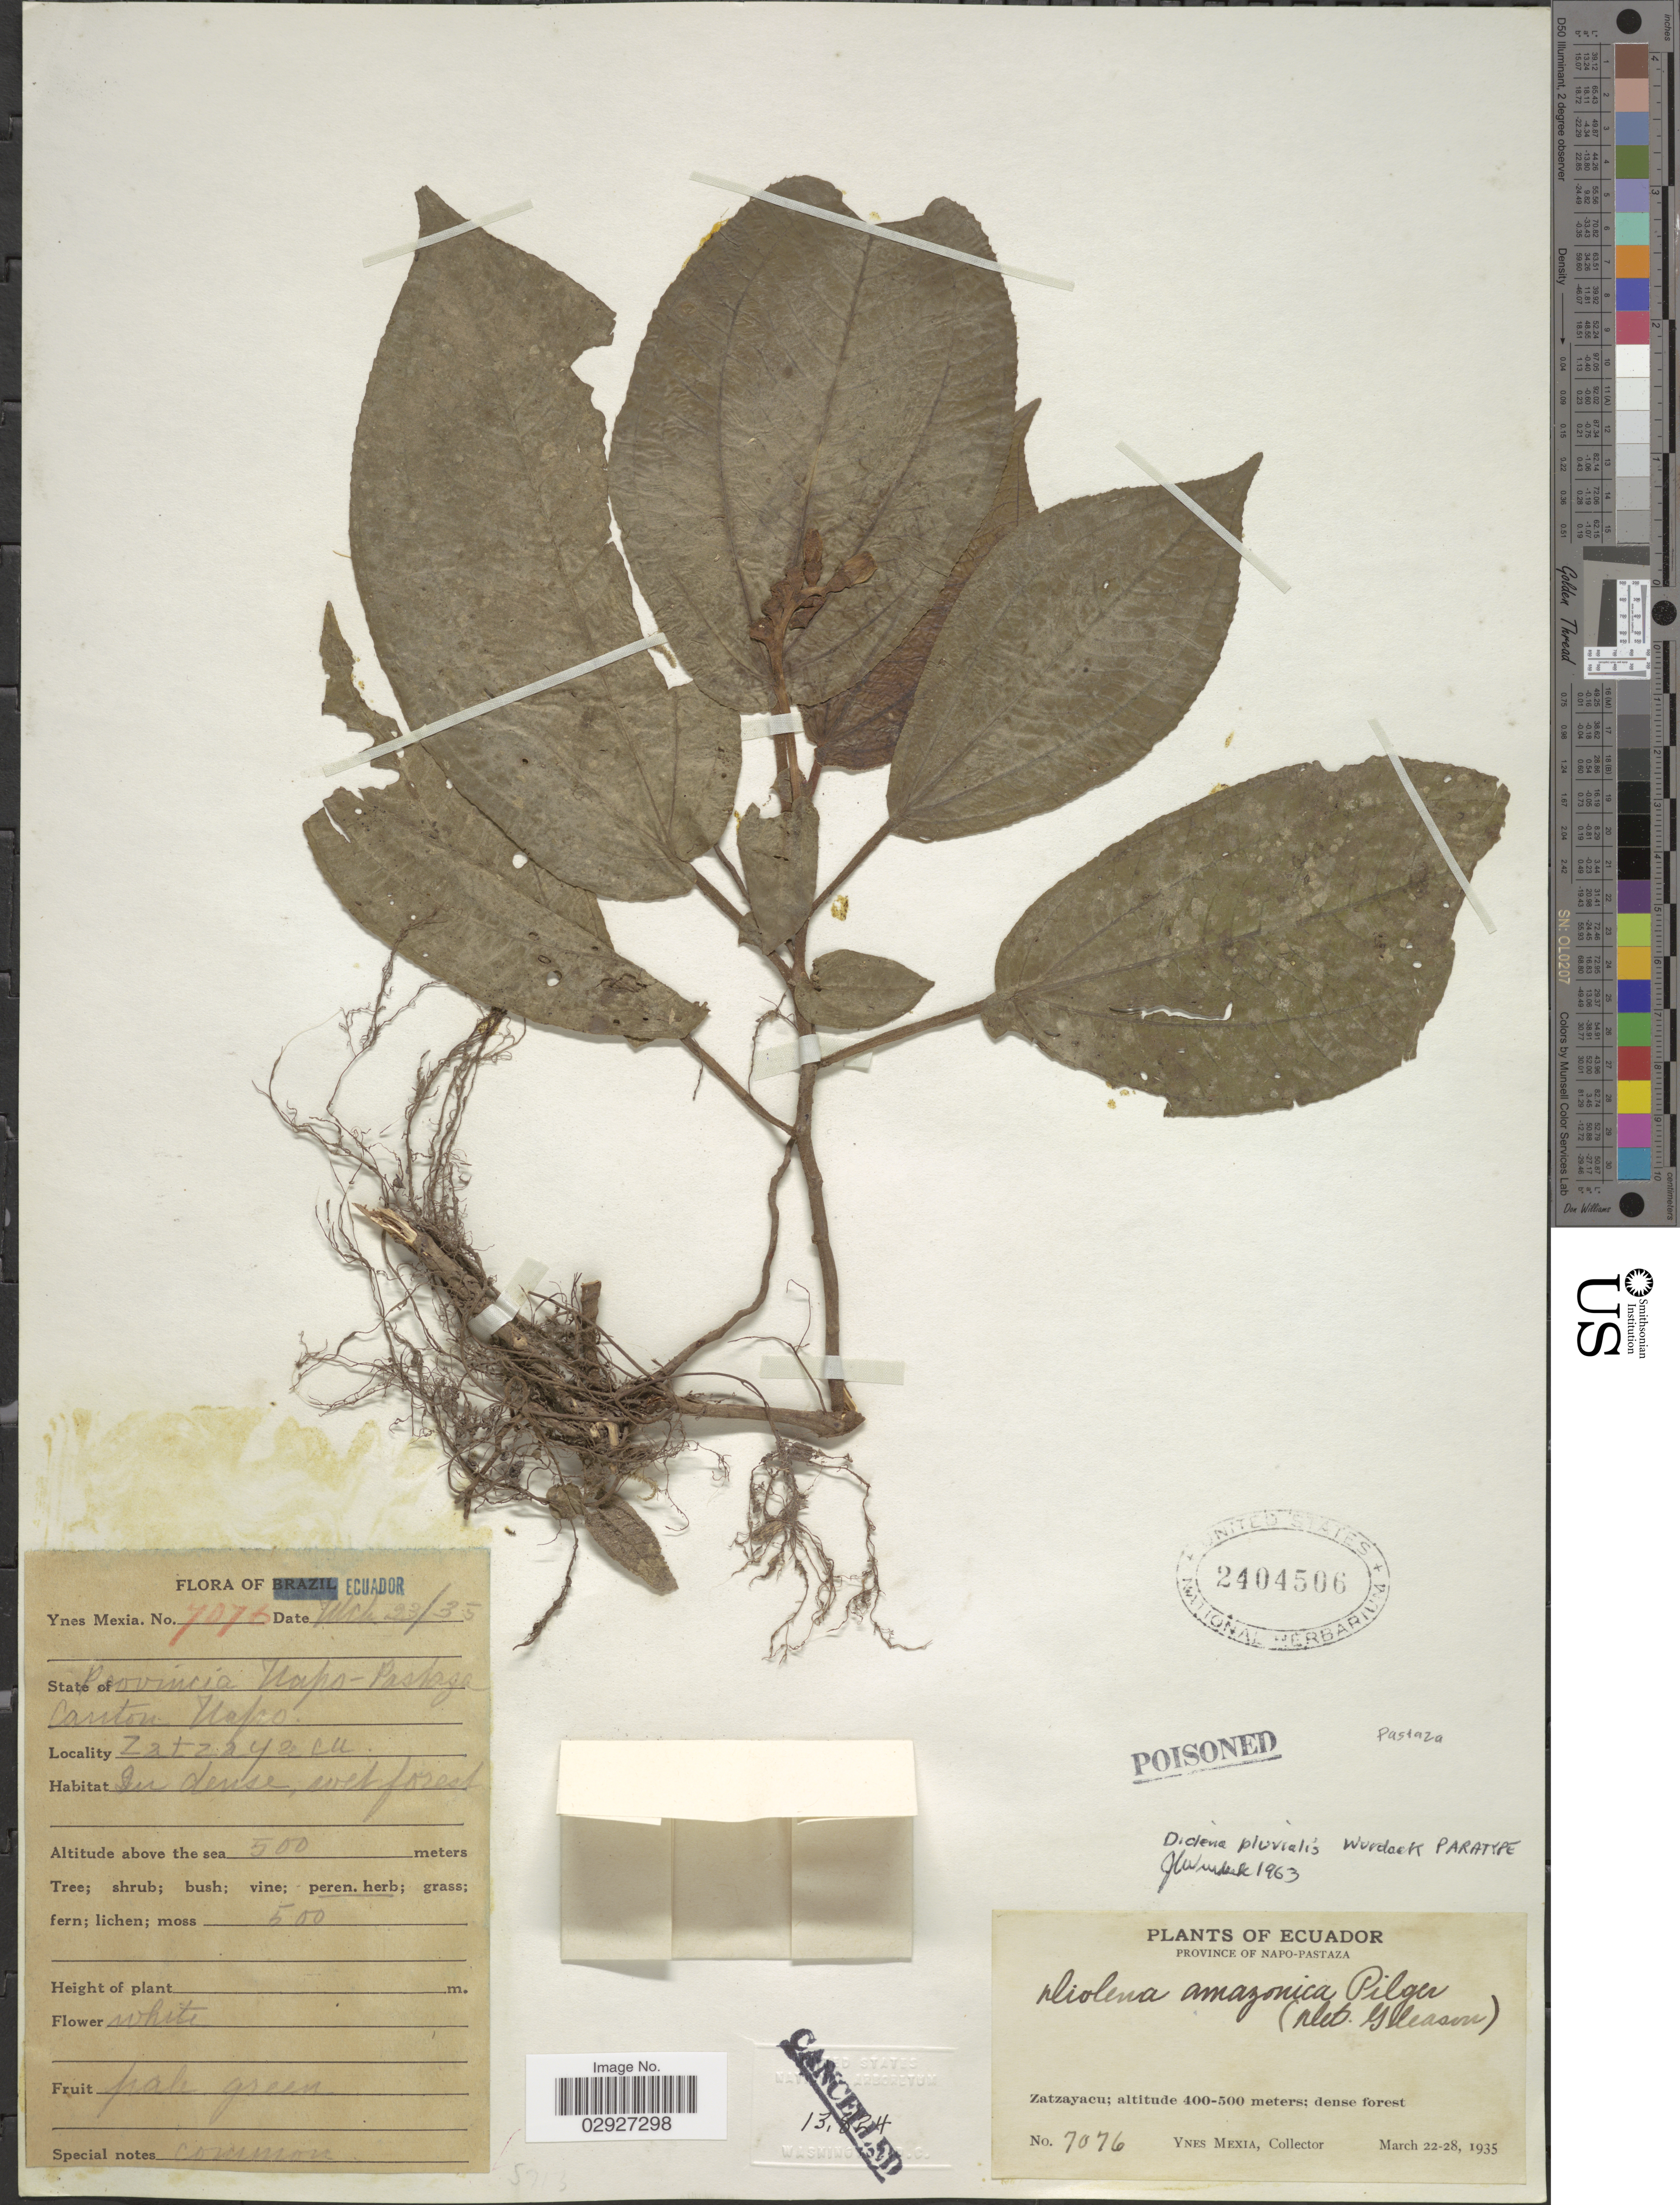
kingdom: Plantae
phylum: Tracheophyta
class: Magnoliopsida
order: Myrtales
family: Melastomataceae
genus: Triolena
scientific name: Triolena pluvialis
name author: (Wurdack) Wurdack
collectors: Y. Mexia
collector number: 7076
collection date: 1935-03-23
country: Ecuador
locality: Province of Napo-Pastaza, Zatzayacu, Canton Napo.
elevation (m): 500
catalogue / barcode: US 2404506